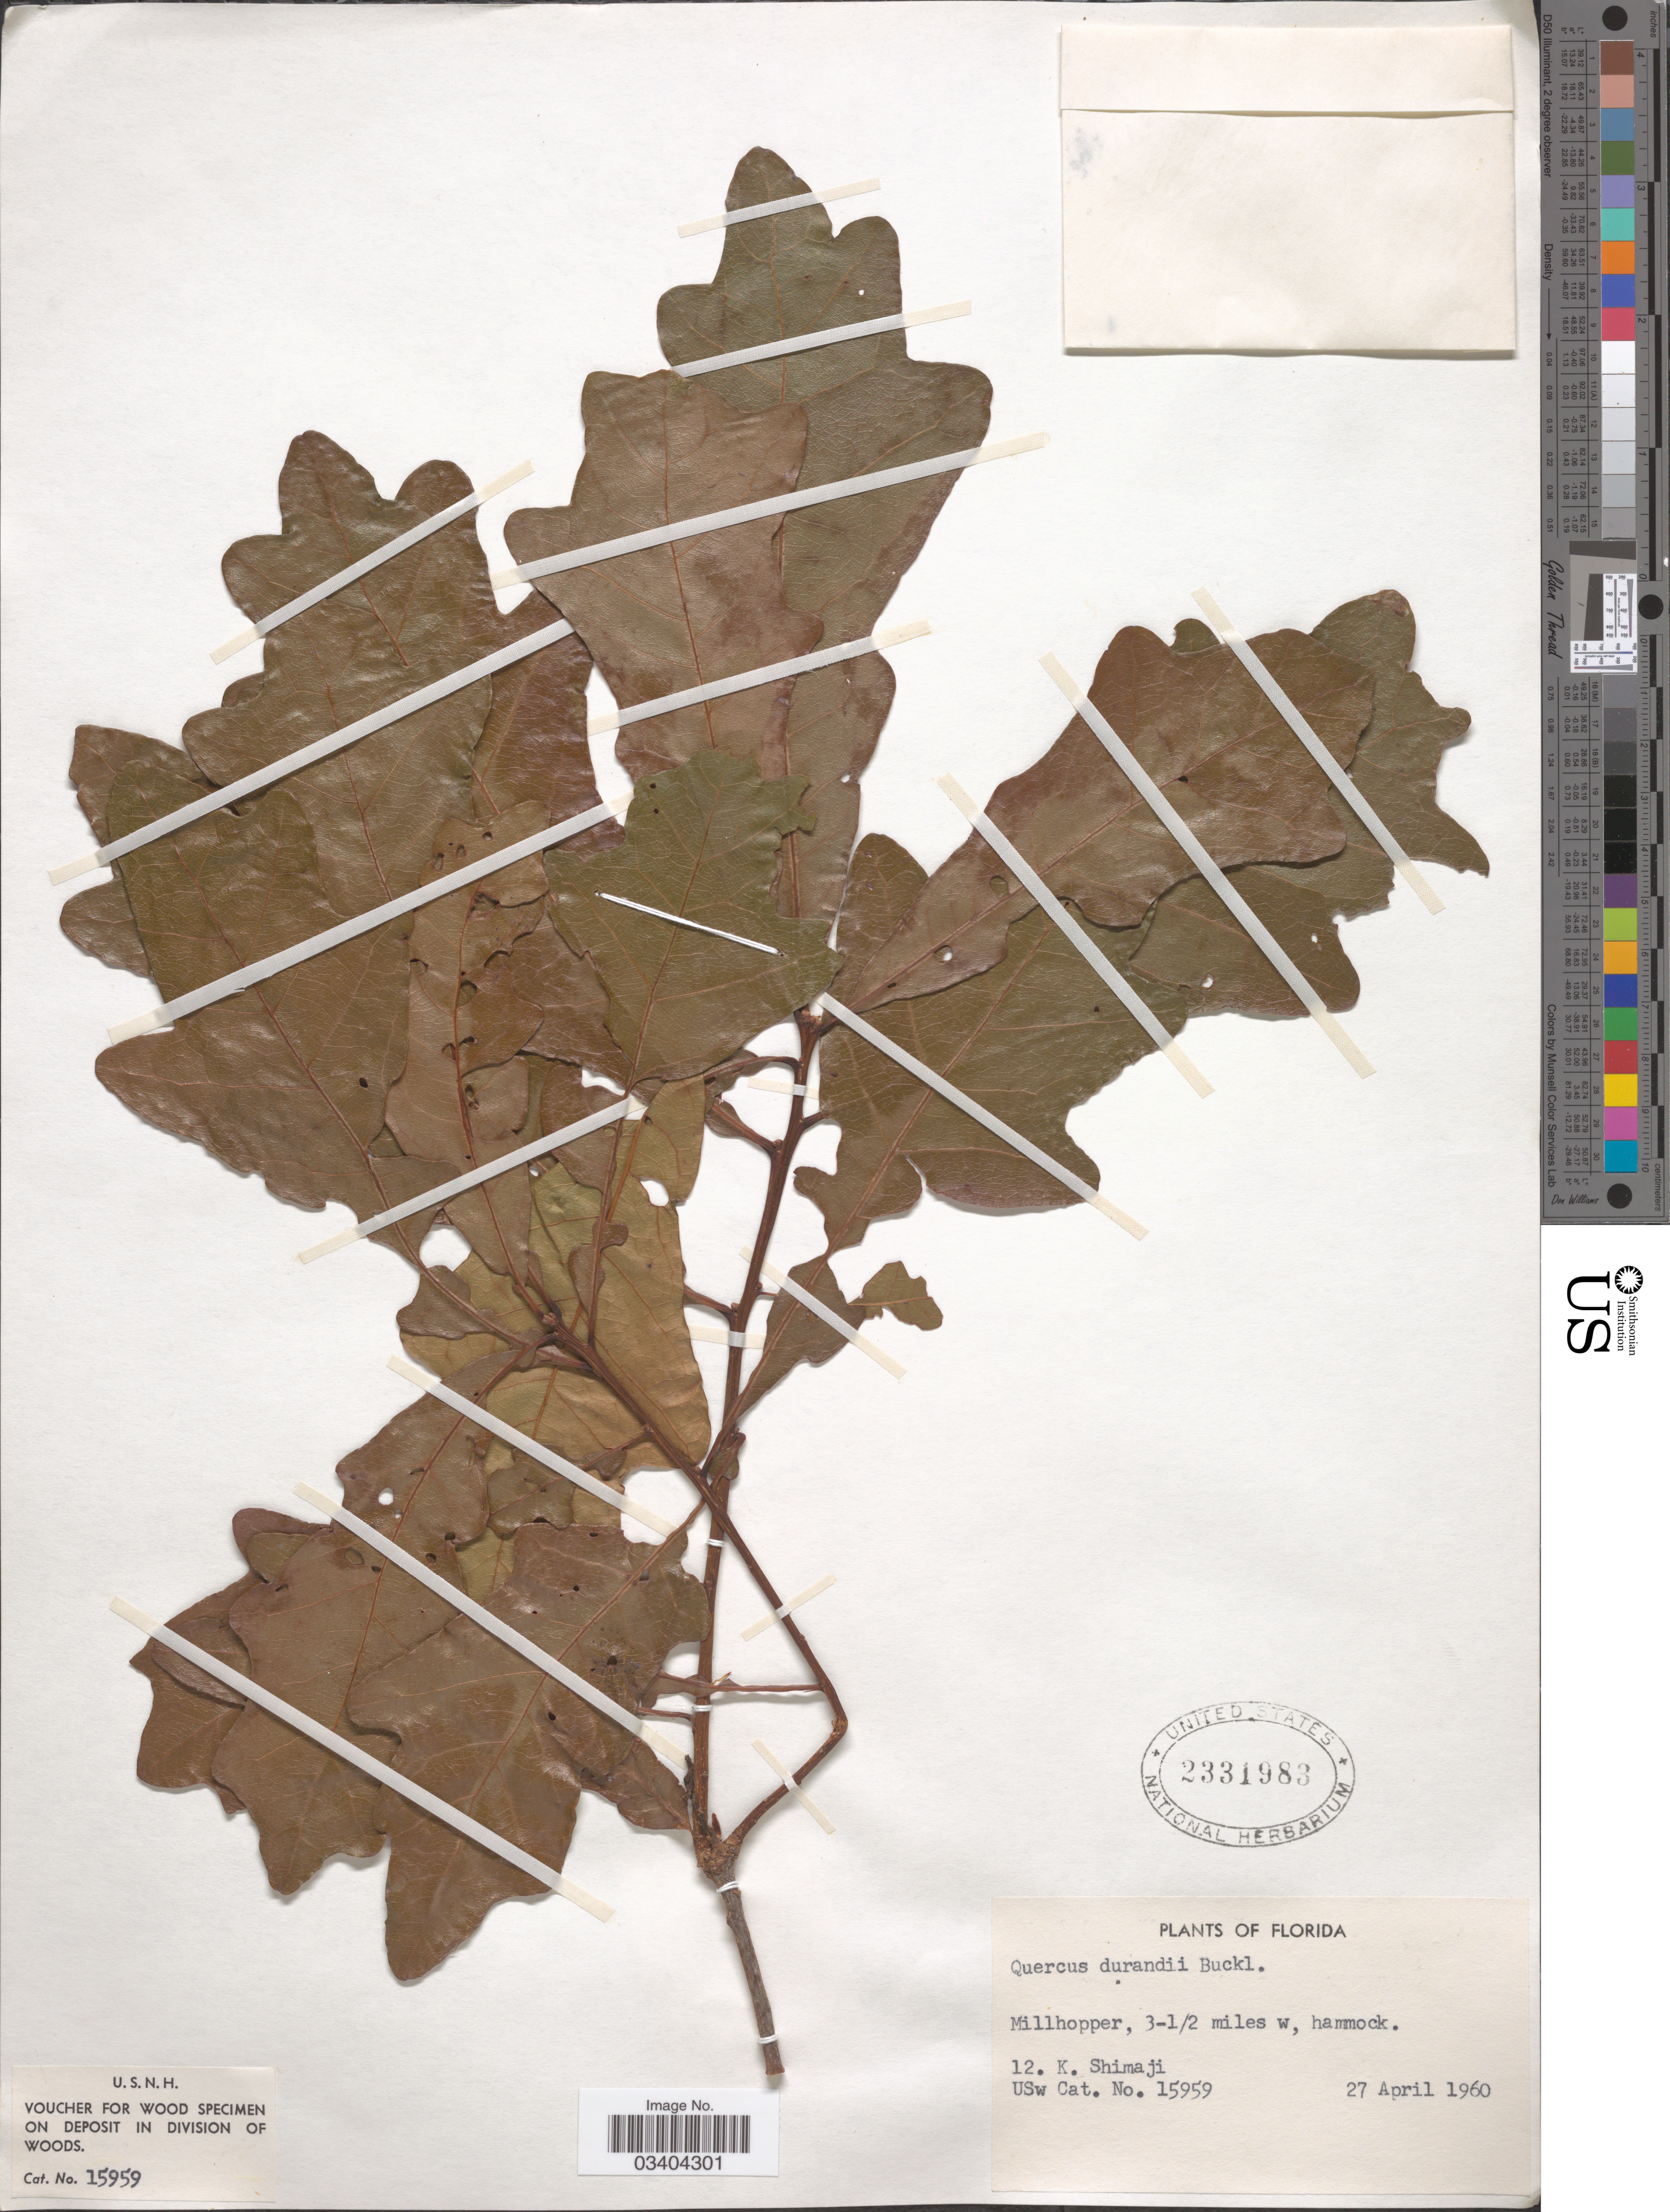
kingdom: Plantae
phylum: Tracheophyta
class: Magnoliopsida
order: Fagales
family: Fagaceae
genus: Quercus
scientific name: Quercus durandii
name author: Buckley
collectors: K. Shimaji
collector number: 12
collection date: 1960-04-27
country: United States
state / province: Florida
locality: Millhopper, 3-½ miles w, hammock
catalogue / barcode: US 2331983